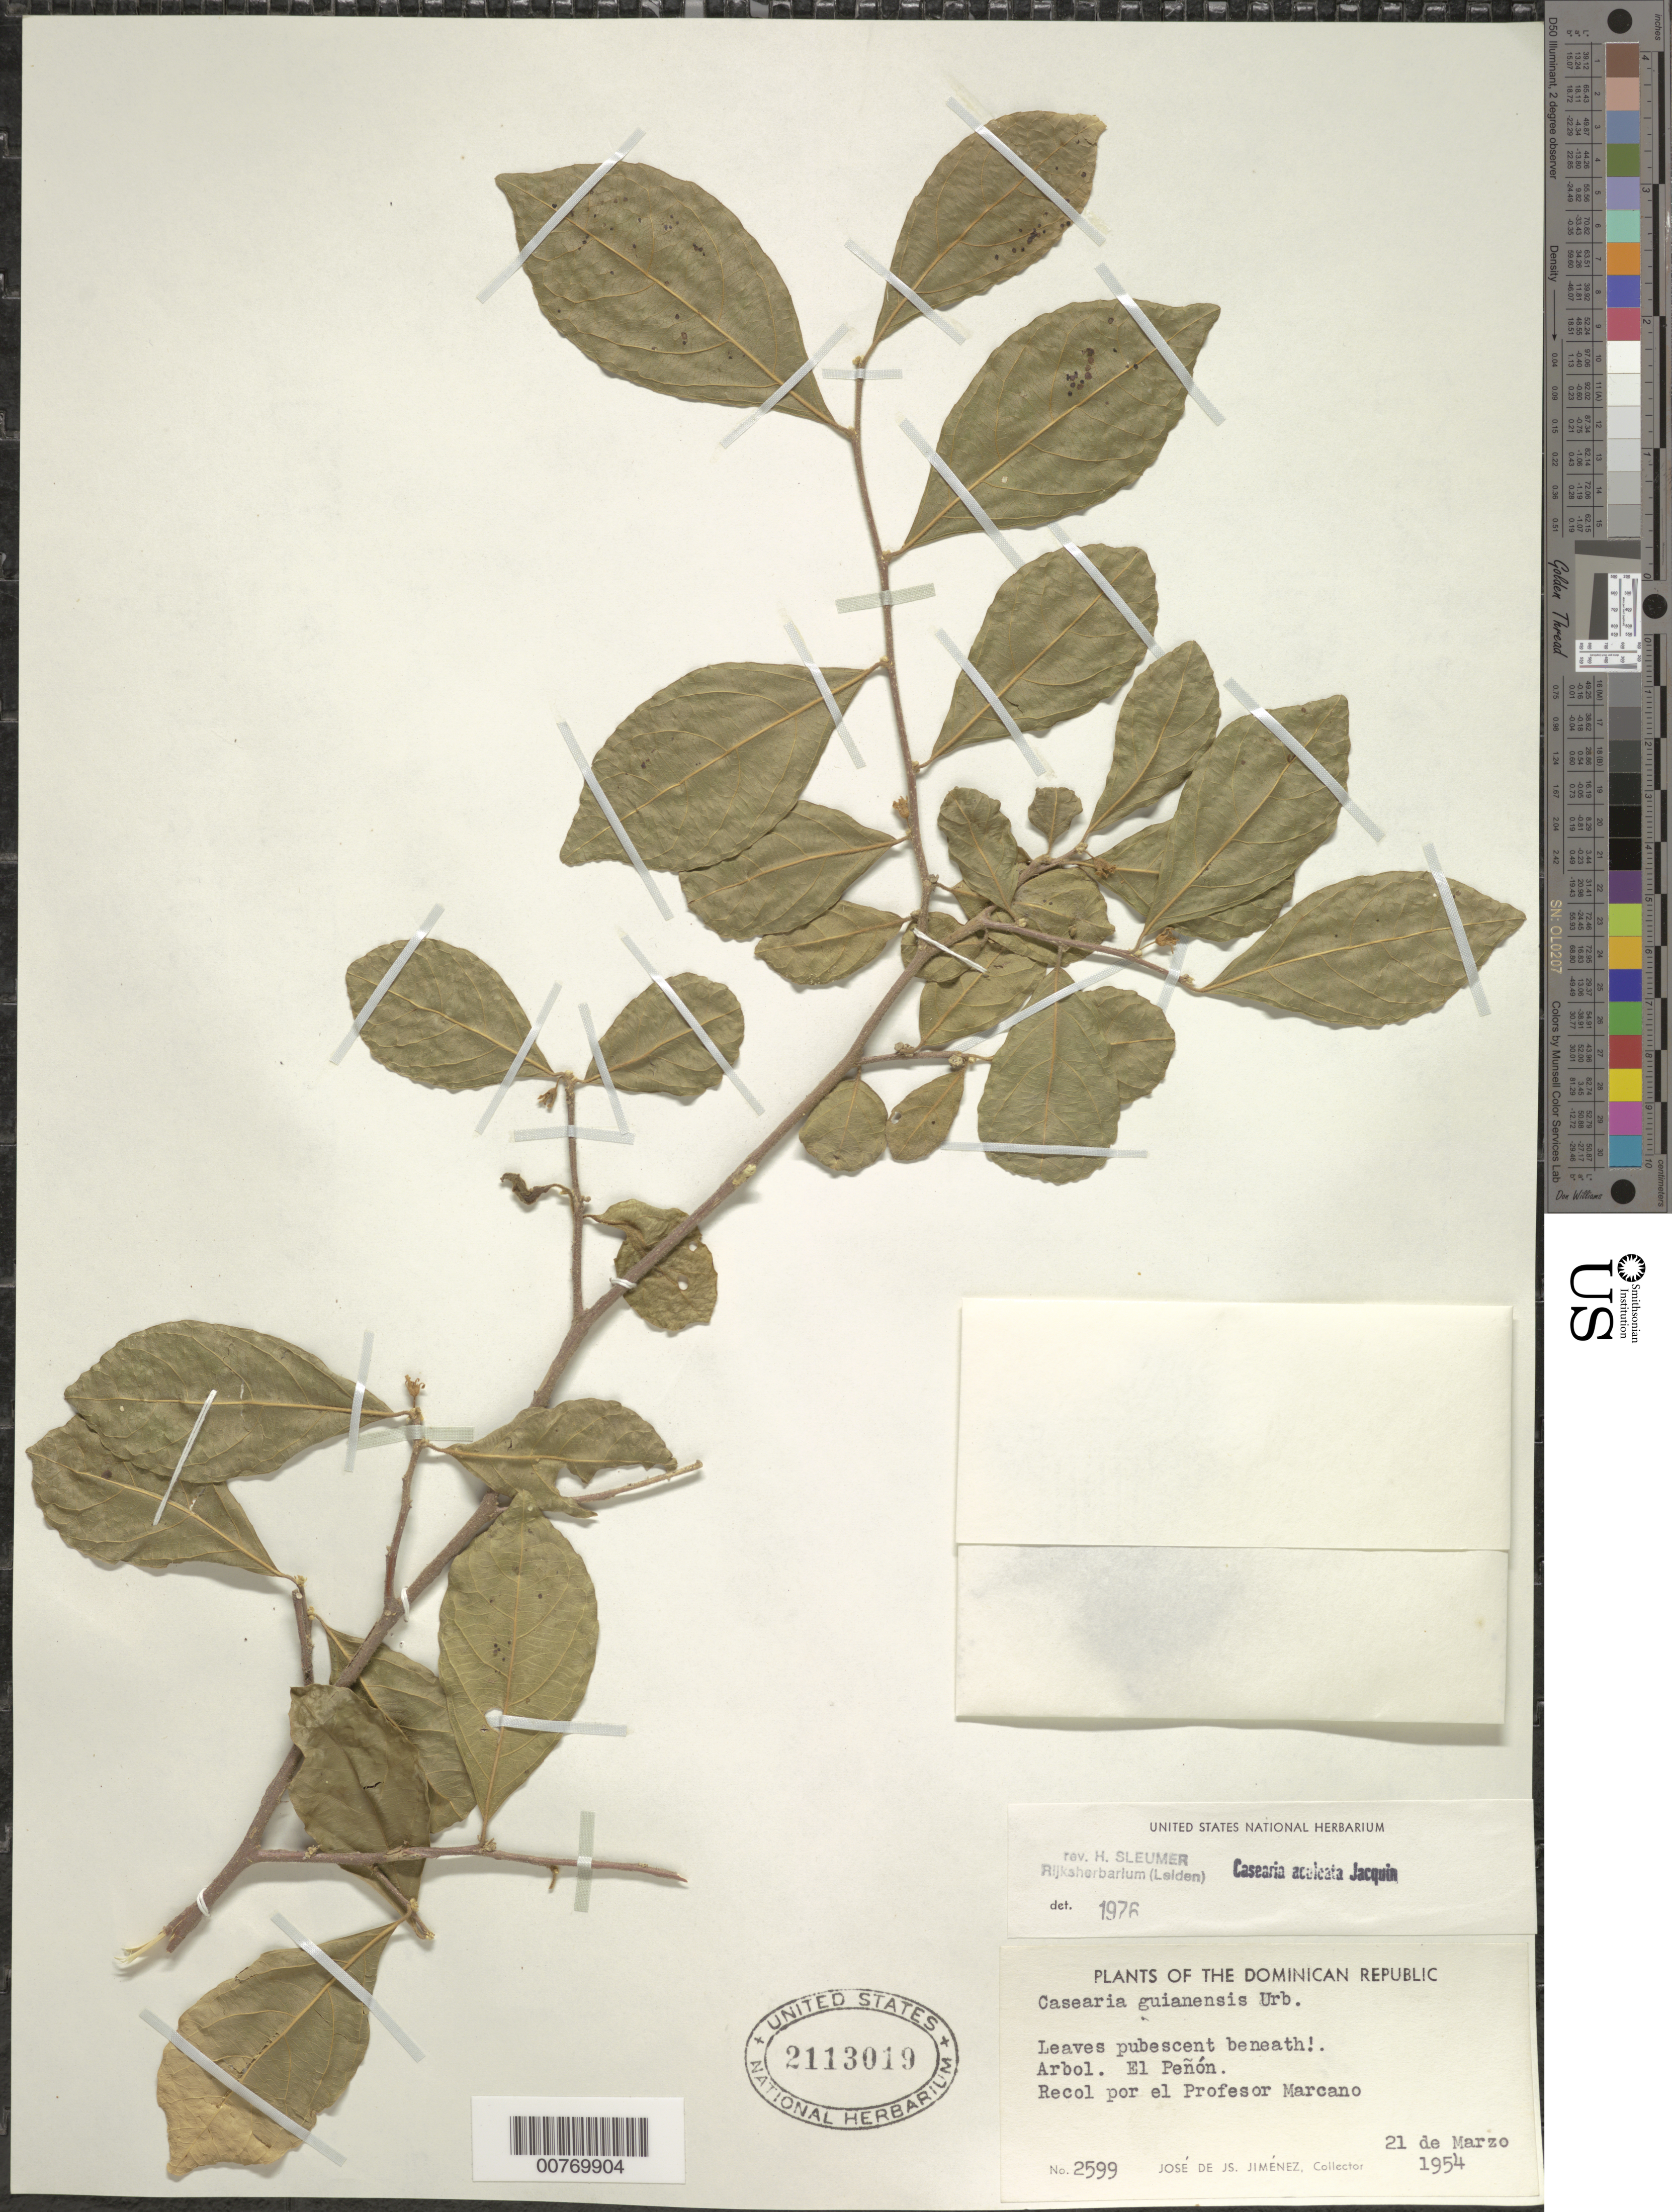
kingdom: Plantae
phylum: Tracheophyta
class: Magnoliopsida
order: Malpighiales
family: Salicaceae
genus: Casearia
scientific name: Casearia aculeata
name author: Jacq.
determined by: Sleumer, H. O.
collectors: E. J. Marcano F. & J. J. Jiménez Almonte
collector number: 2599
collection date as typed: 21 Mar 1954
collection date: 1954-03-21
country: Dominican Republic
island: Hispaniola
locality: El Peñón.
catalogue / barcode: US 2113019